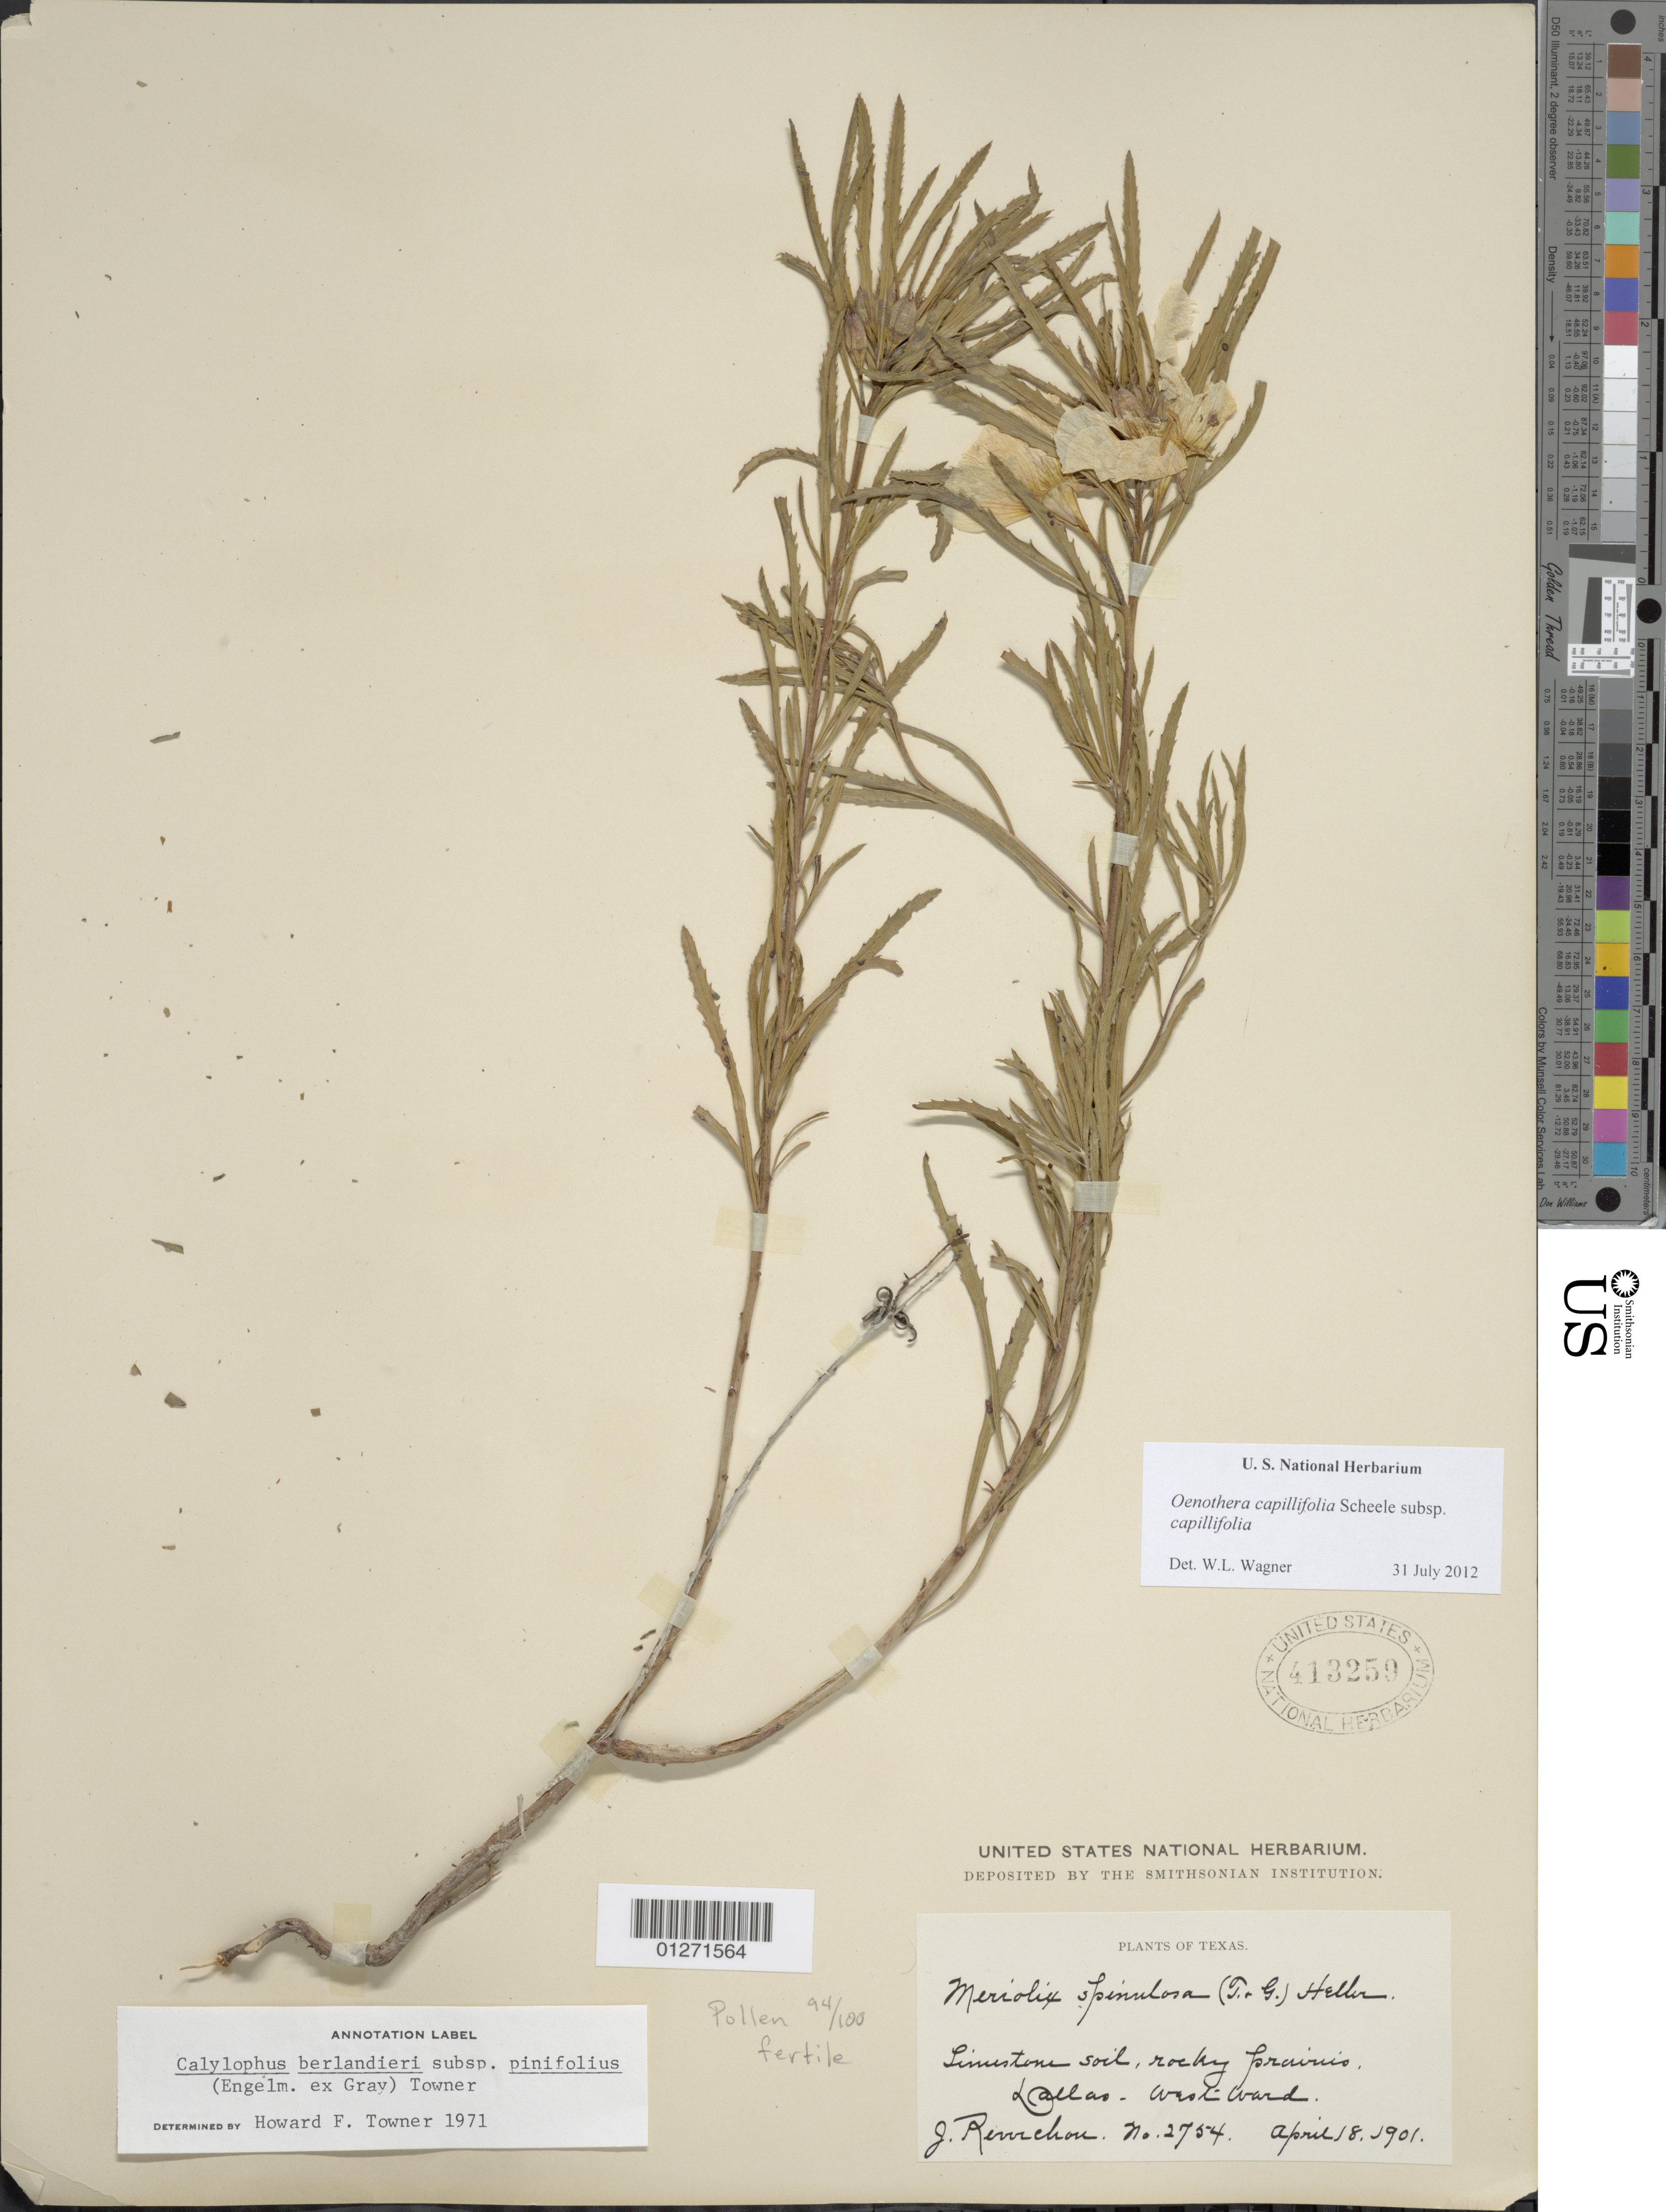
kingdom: Plantae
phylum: Tracheophyta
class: Magnoliopsida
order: Myrtales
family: Onagraceae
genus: Oenothera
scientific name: Oenothera capillifolia subsp. capillifolia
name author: Scheele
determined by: Wagner, W. L., (BOT), Smithsonian Institution - National Museum of Natural History (UNITED STATES)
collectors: J. Reverchon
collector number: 2754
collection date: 1901-04-18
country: United States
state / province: Texas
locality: Dallas - West Ward.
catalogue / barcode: US 413259